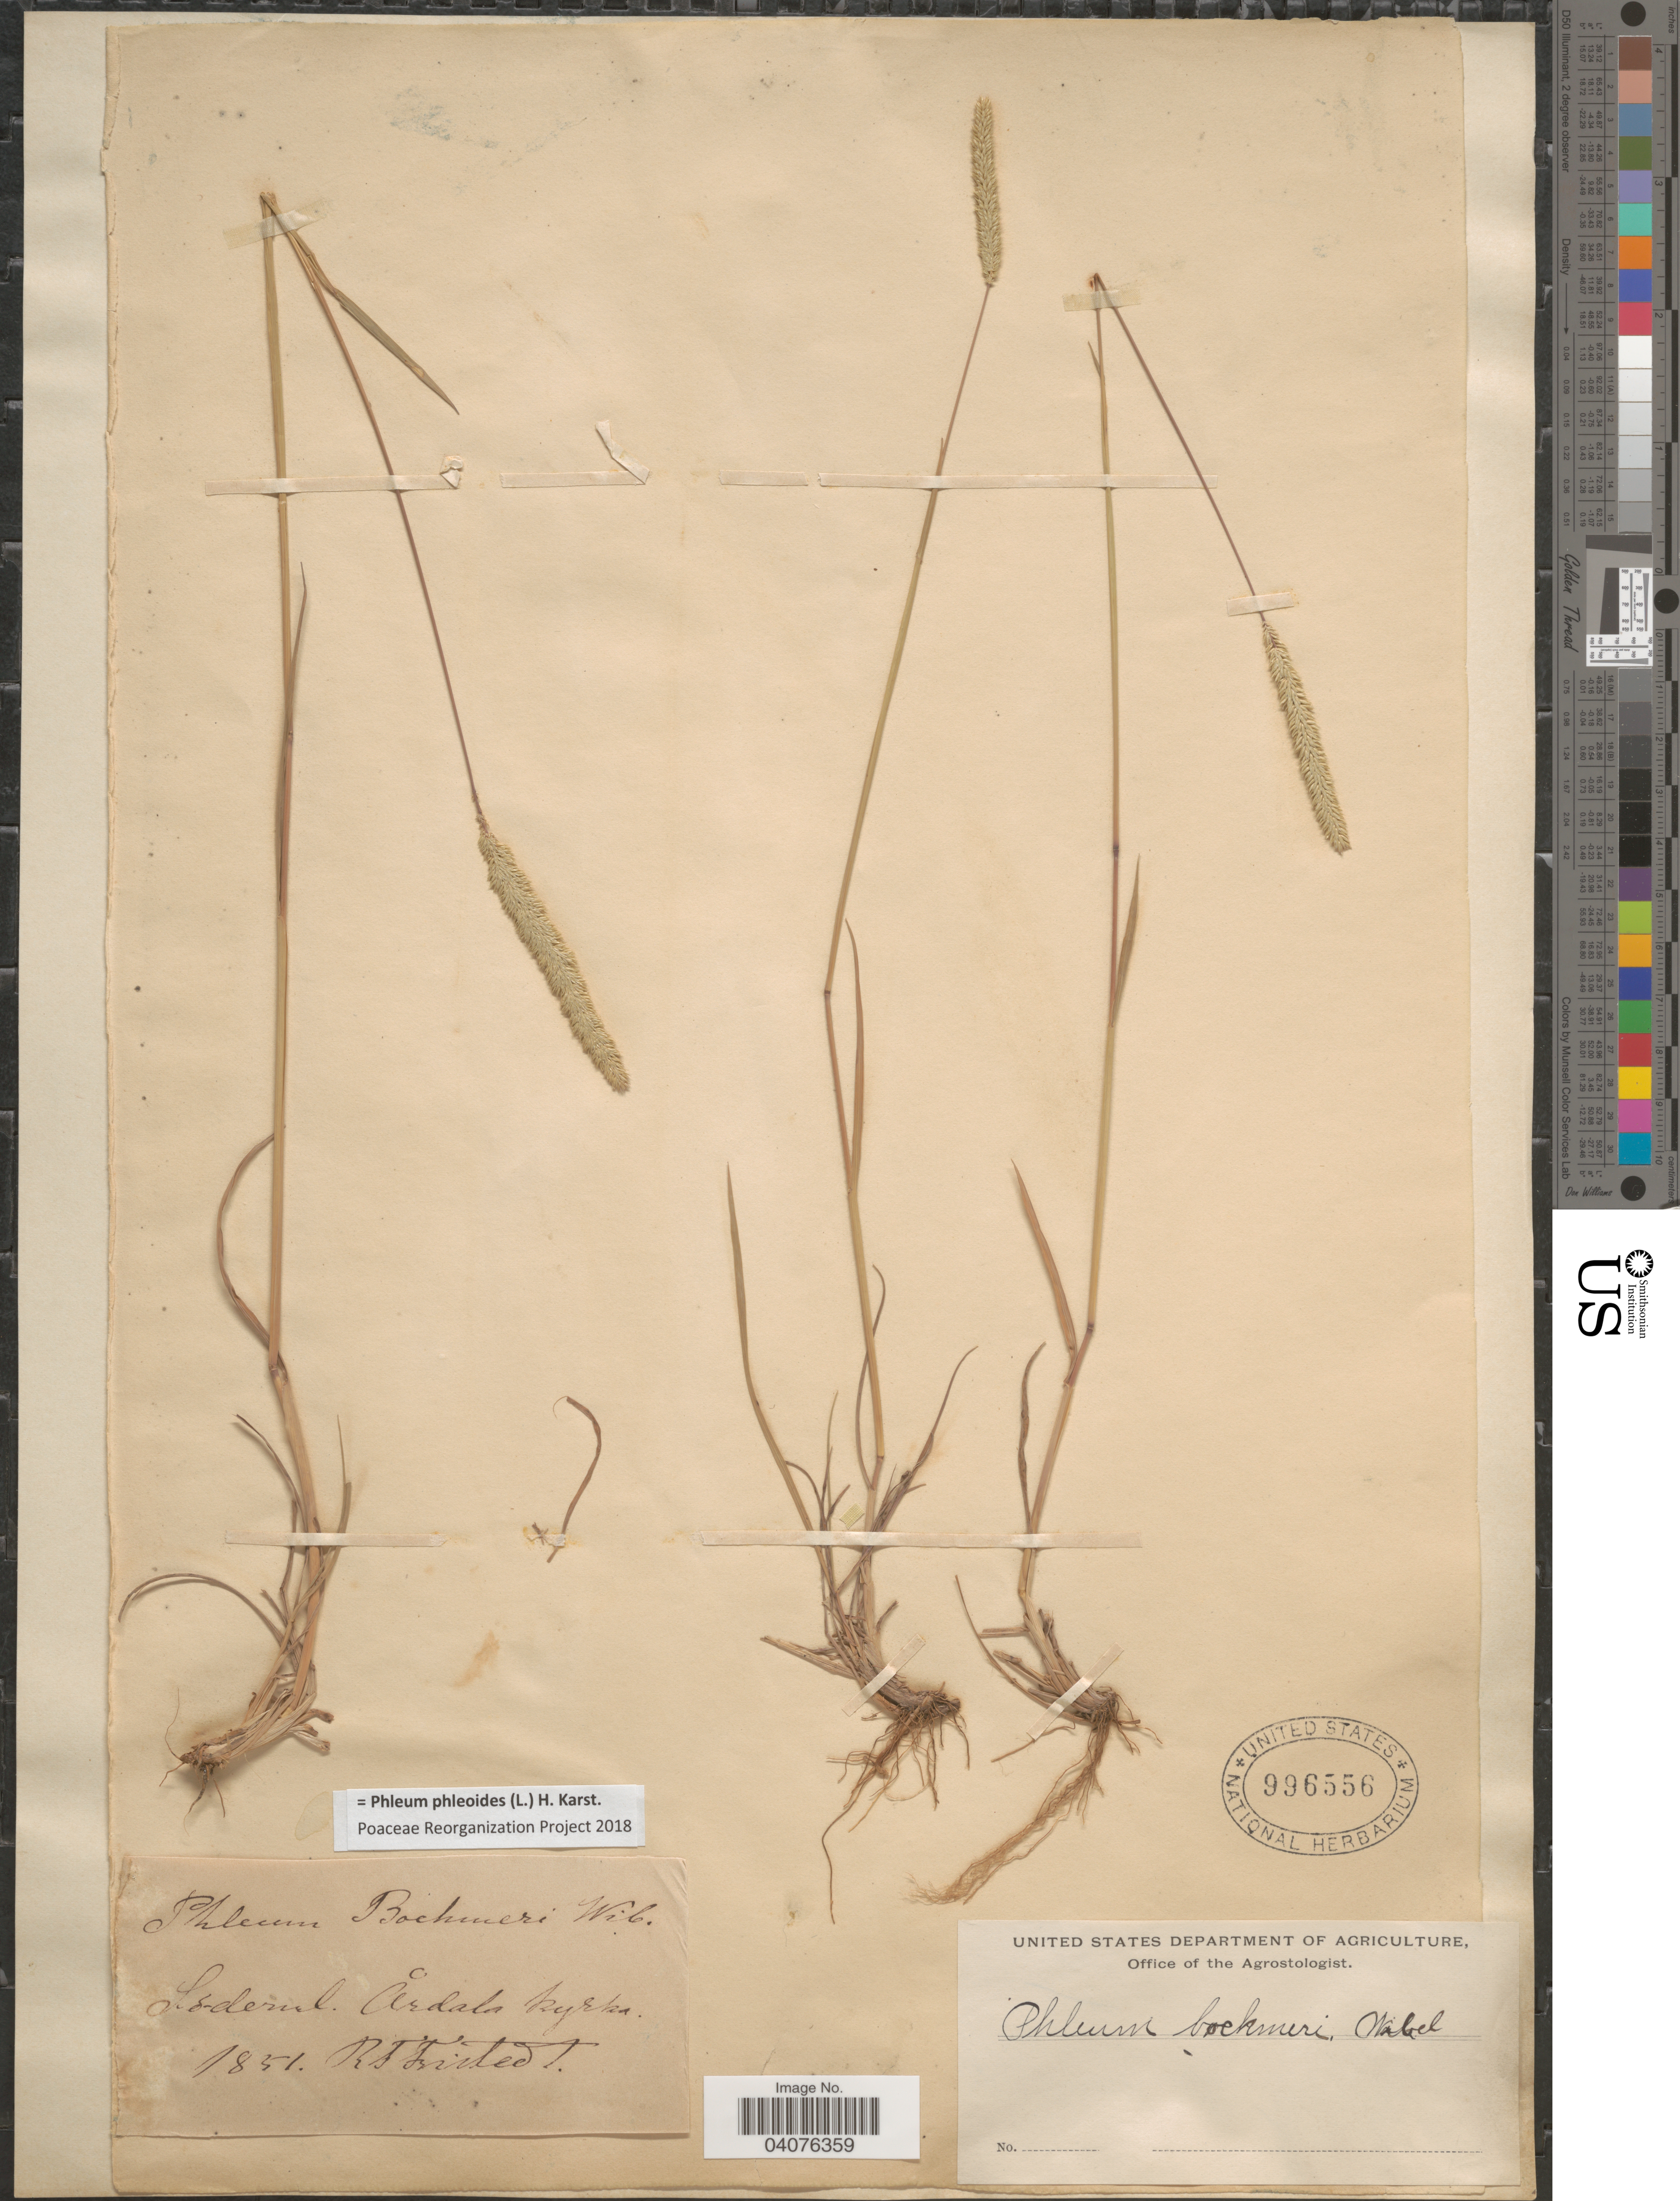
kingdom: Plantae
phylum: Tracheophyta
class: Liliopsida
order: Poales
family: Poaceae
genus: Phleum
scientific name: Phleum phleoides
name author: (L.) H. Karst.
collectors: R. Fristedt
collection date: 1851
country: Sweden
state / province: Sodermanland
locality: [illegible text] Årdala kyrka.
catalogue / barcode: US 996556